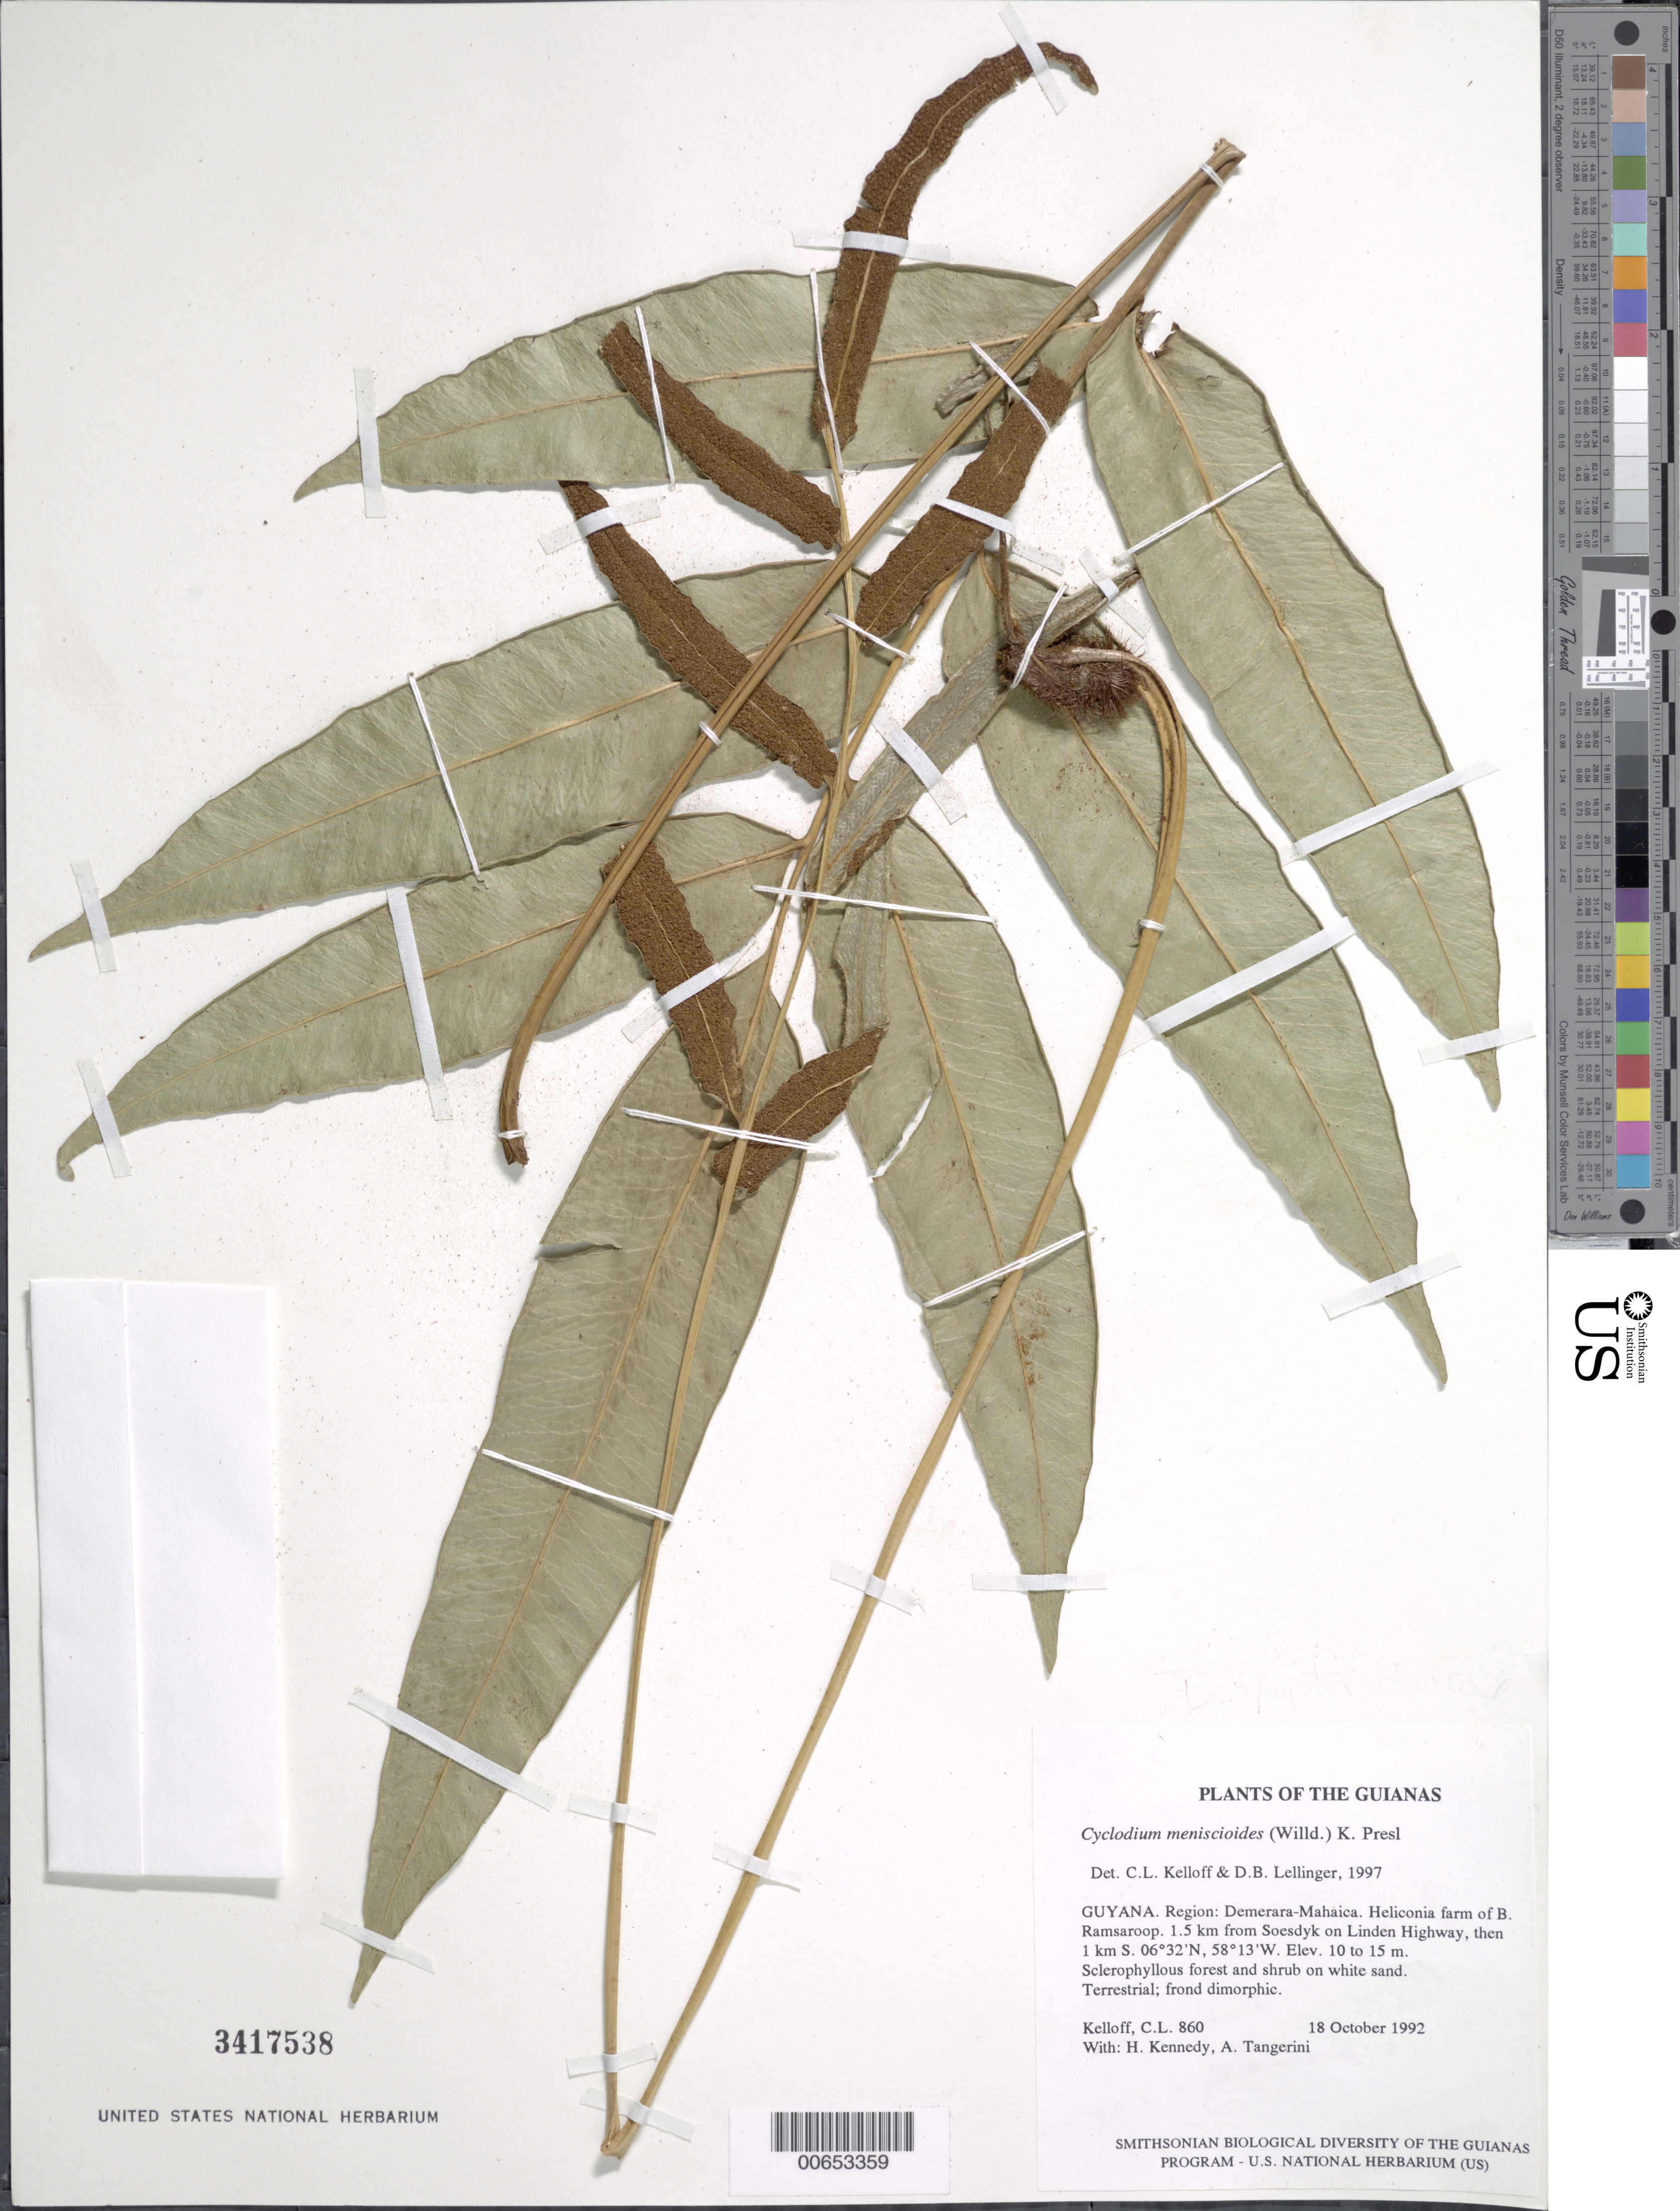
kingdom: Plantae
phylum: Tracheophyta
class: Polypodiopsida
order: Polypodiales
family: Dryopteridaceae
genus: Cyclodium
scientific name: Cyclodium meniscioides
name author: (Willd.) C. Presl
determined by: Kelloff, Carol L.; Lellinger, D. B.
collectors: C. L. Kelloff, H. Kennedy & A. Tangerini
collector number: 860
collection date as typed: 18 October 1992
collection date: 1992-10-18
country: Guyana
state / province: Demerara-Mahaica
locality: Heliconia farm of B. Ramsaroop. 1.5 km from Soesdyk on Linden Highway, then 1 km S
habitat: Sclerophyllous forest and shrub on white sand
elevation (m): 10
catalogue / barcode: US 3417538